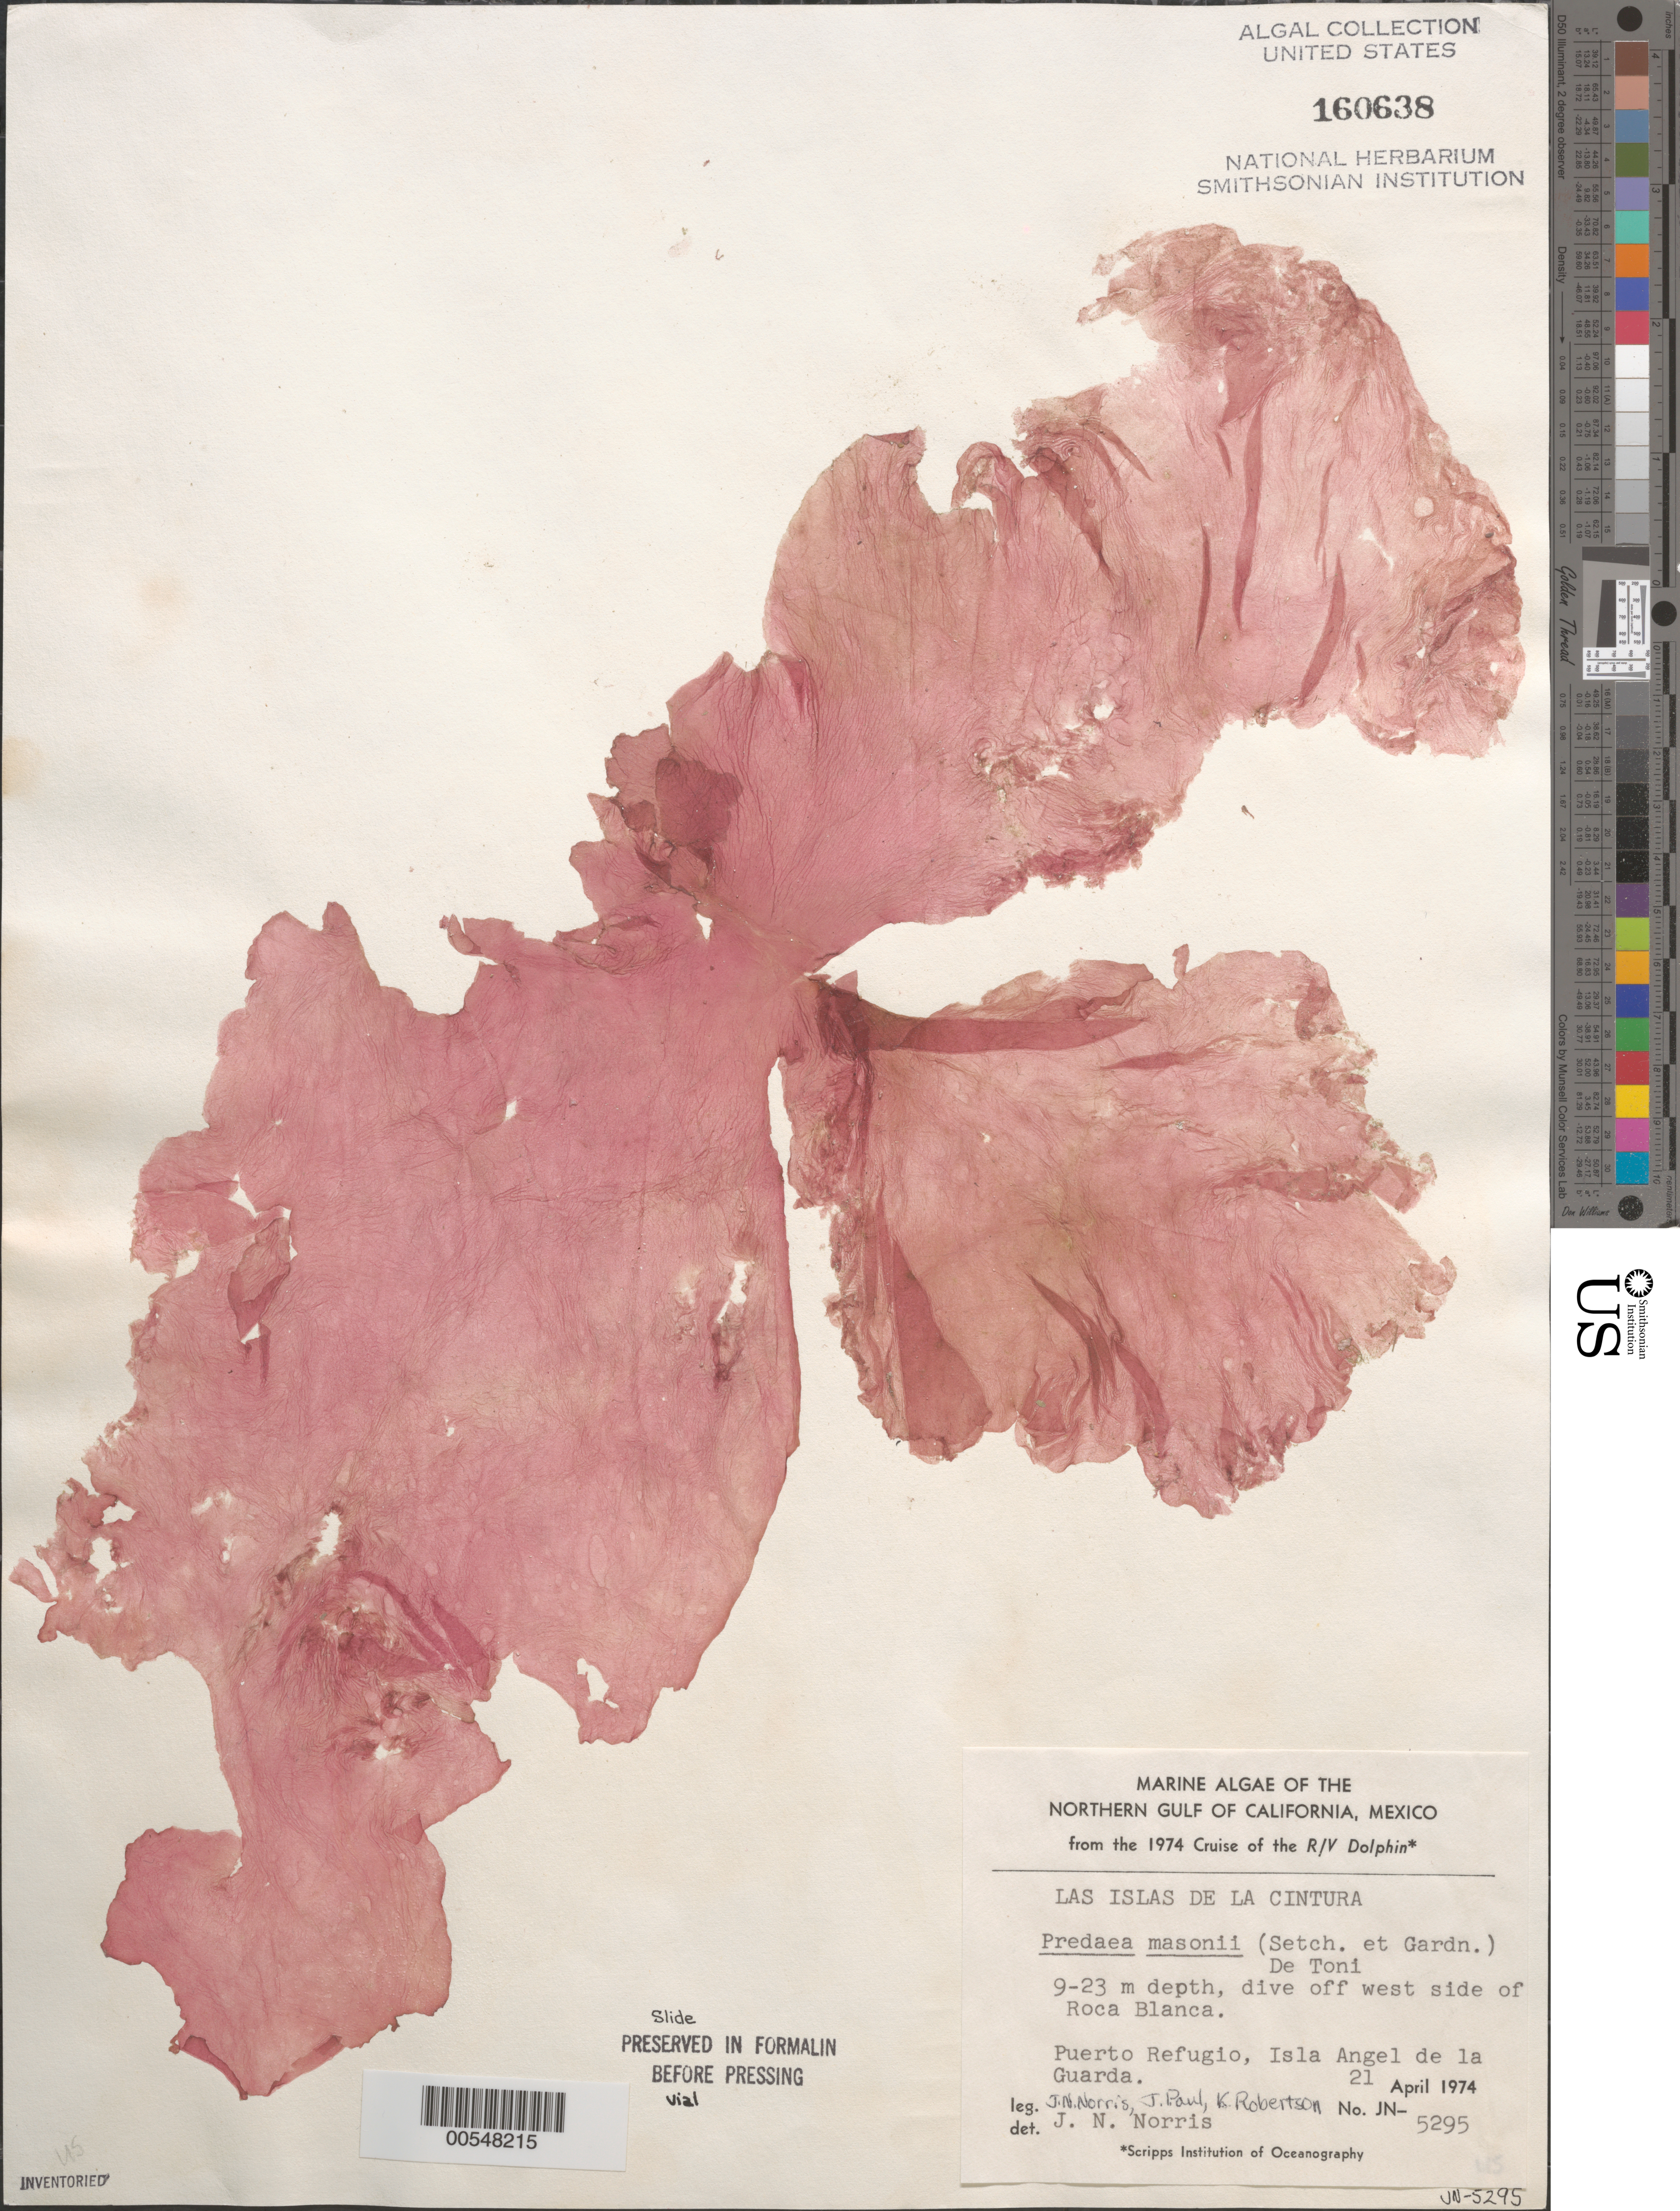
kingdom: Plantae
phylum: Rhodophyta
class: Florideophyceae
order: Nemastomatales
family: Nemastomataceae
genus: Predaea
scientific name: Predaea masonii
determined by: Norris, James N.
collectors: J. N. Norris, J. Paul & K. Robertson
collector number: JN-5295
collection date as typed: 21 Apr 1974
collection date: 1974-04-21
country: Mexico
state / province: Baja California Norte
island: Isla Angel de la Guarda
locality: Roca Blanca, Puerto Refugio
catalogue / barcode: US 160638